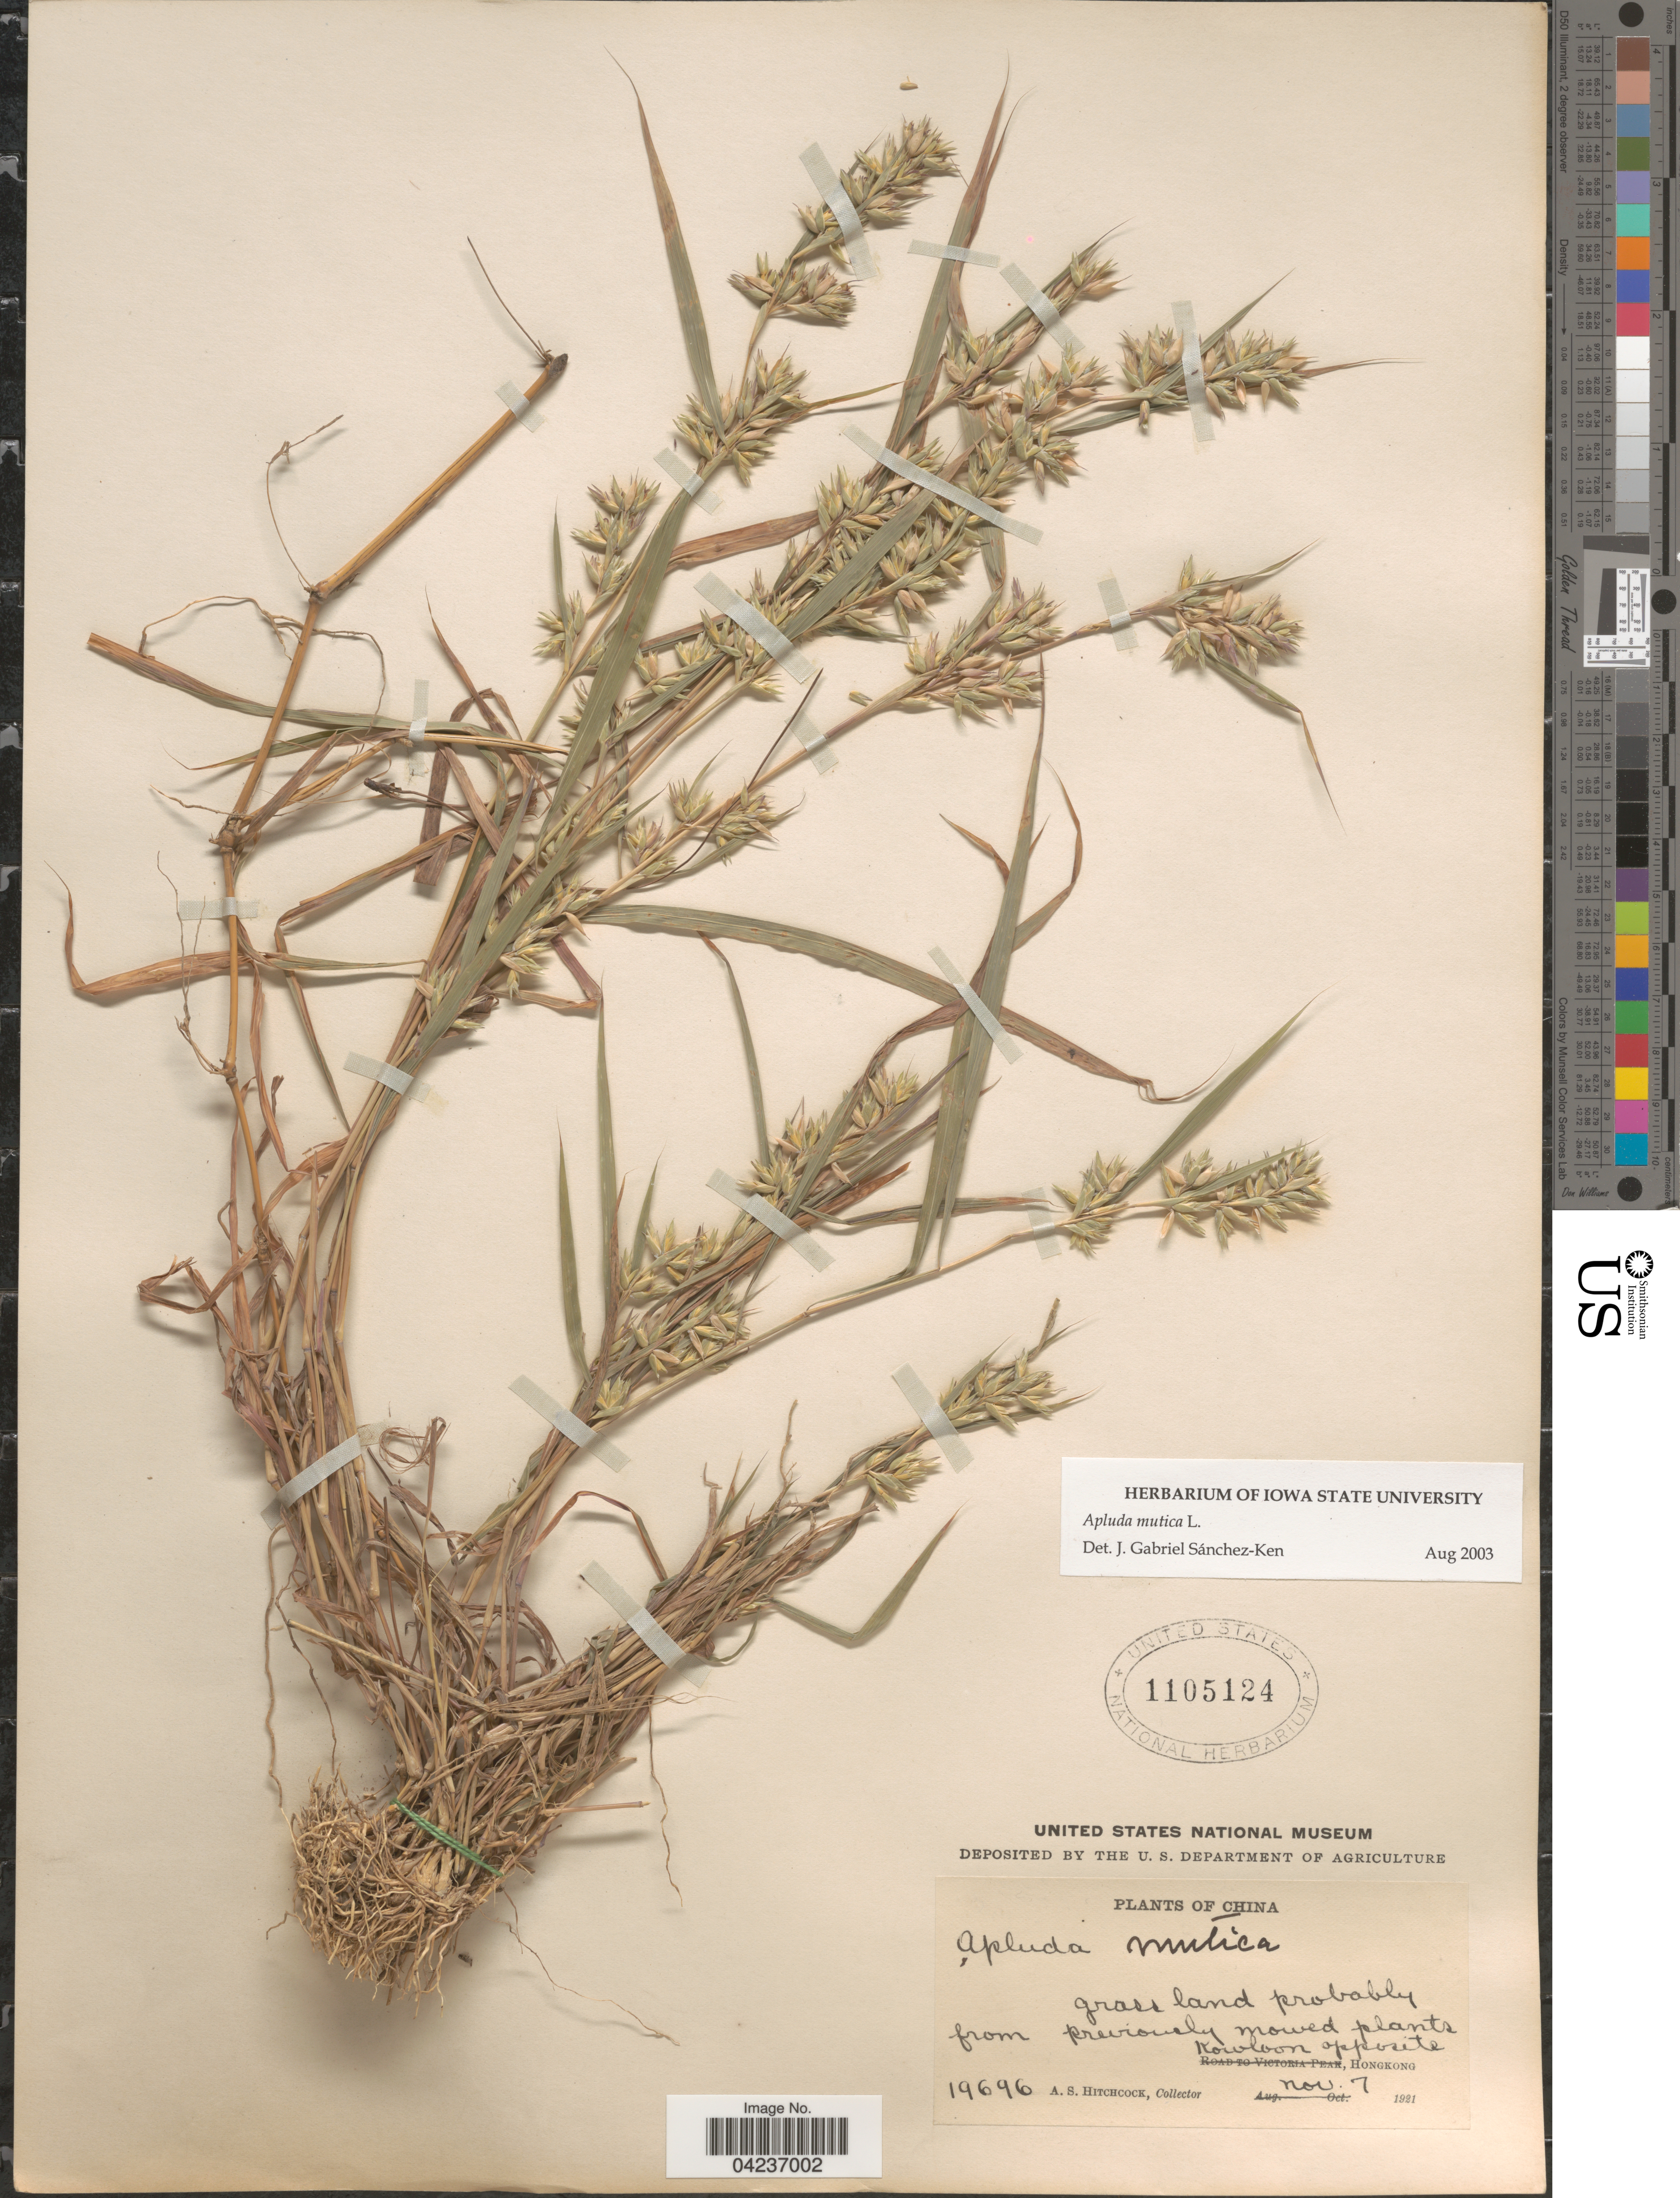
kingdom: Plantae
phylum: Tracheophyta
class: Liliopsida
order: Poales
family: Poaceae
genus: Apluda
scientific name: Apluda mutica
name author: L.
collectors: A. S. Hitchcock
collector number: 19696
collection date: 1921-11-07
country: China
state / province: Hong Kong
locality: Kowloon opposite.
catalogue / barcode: US 1105124